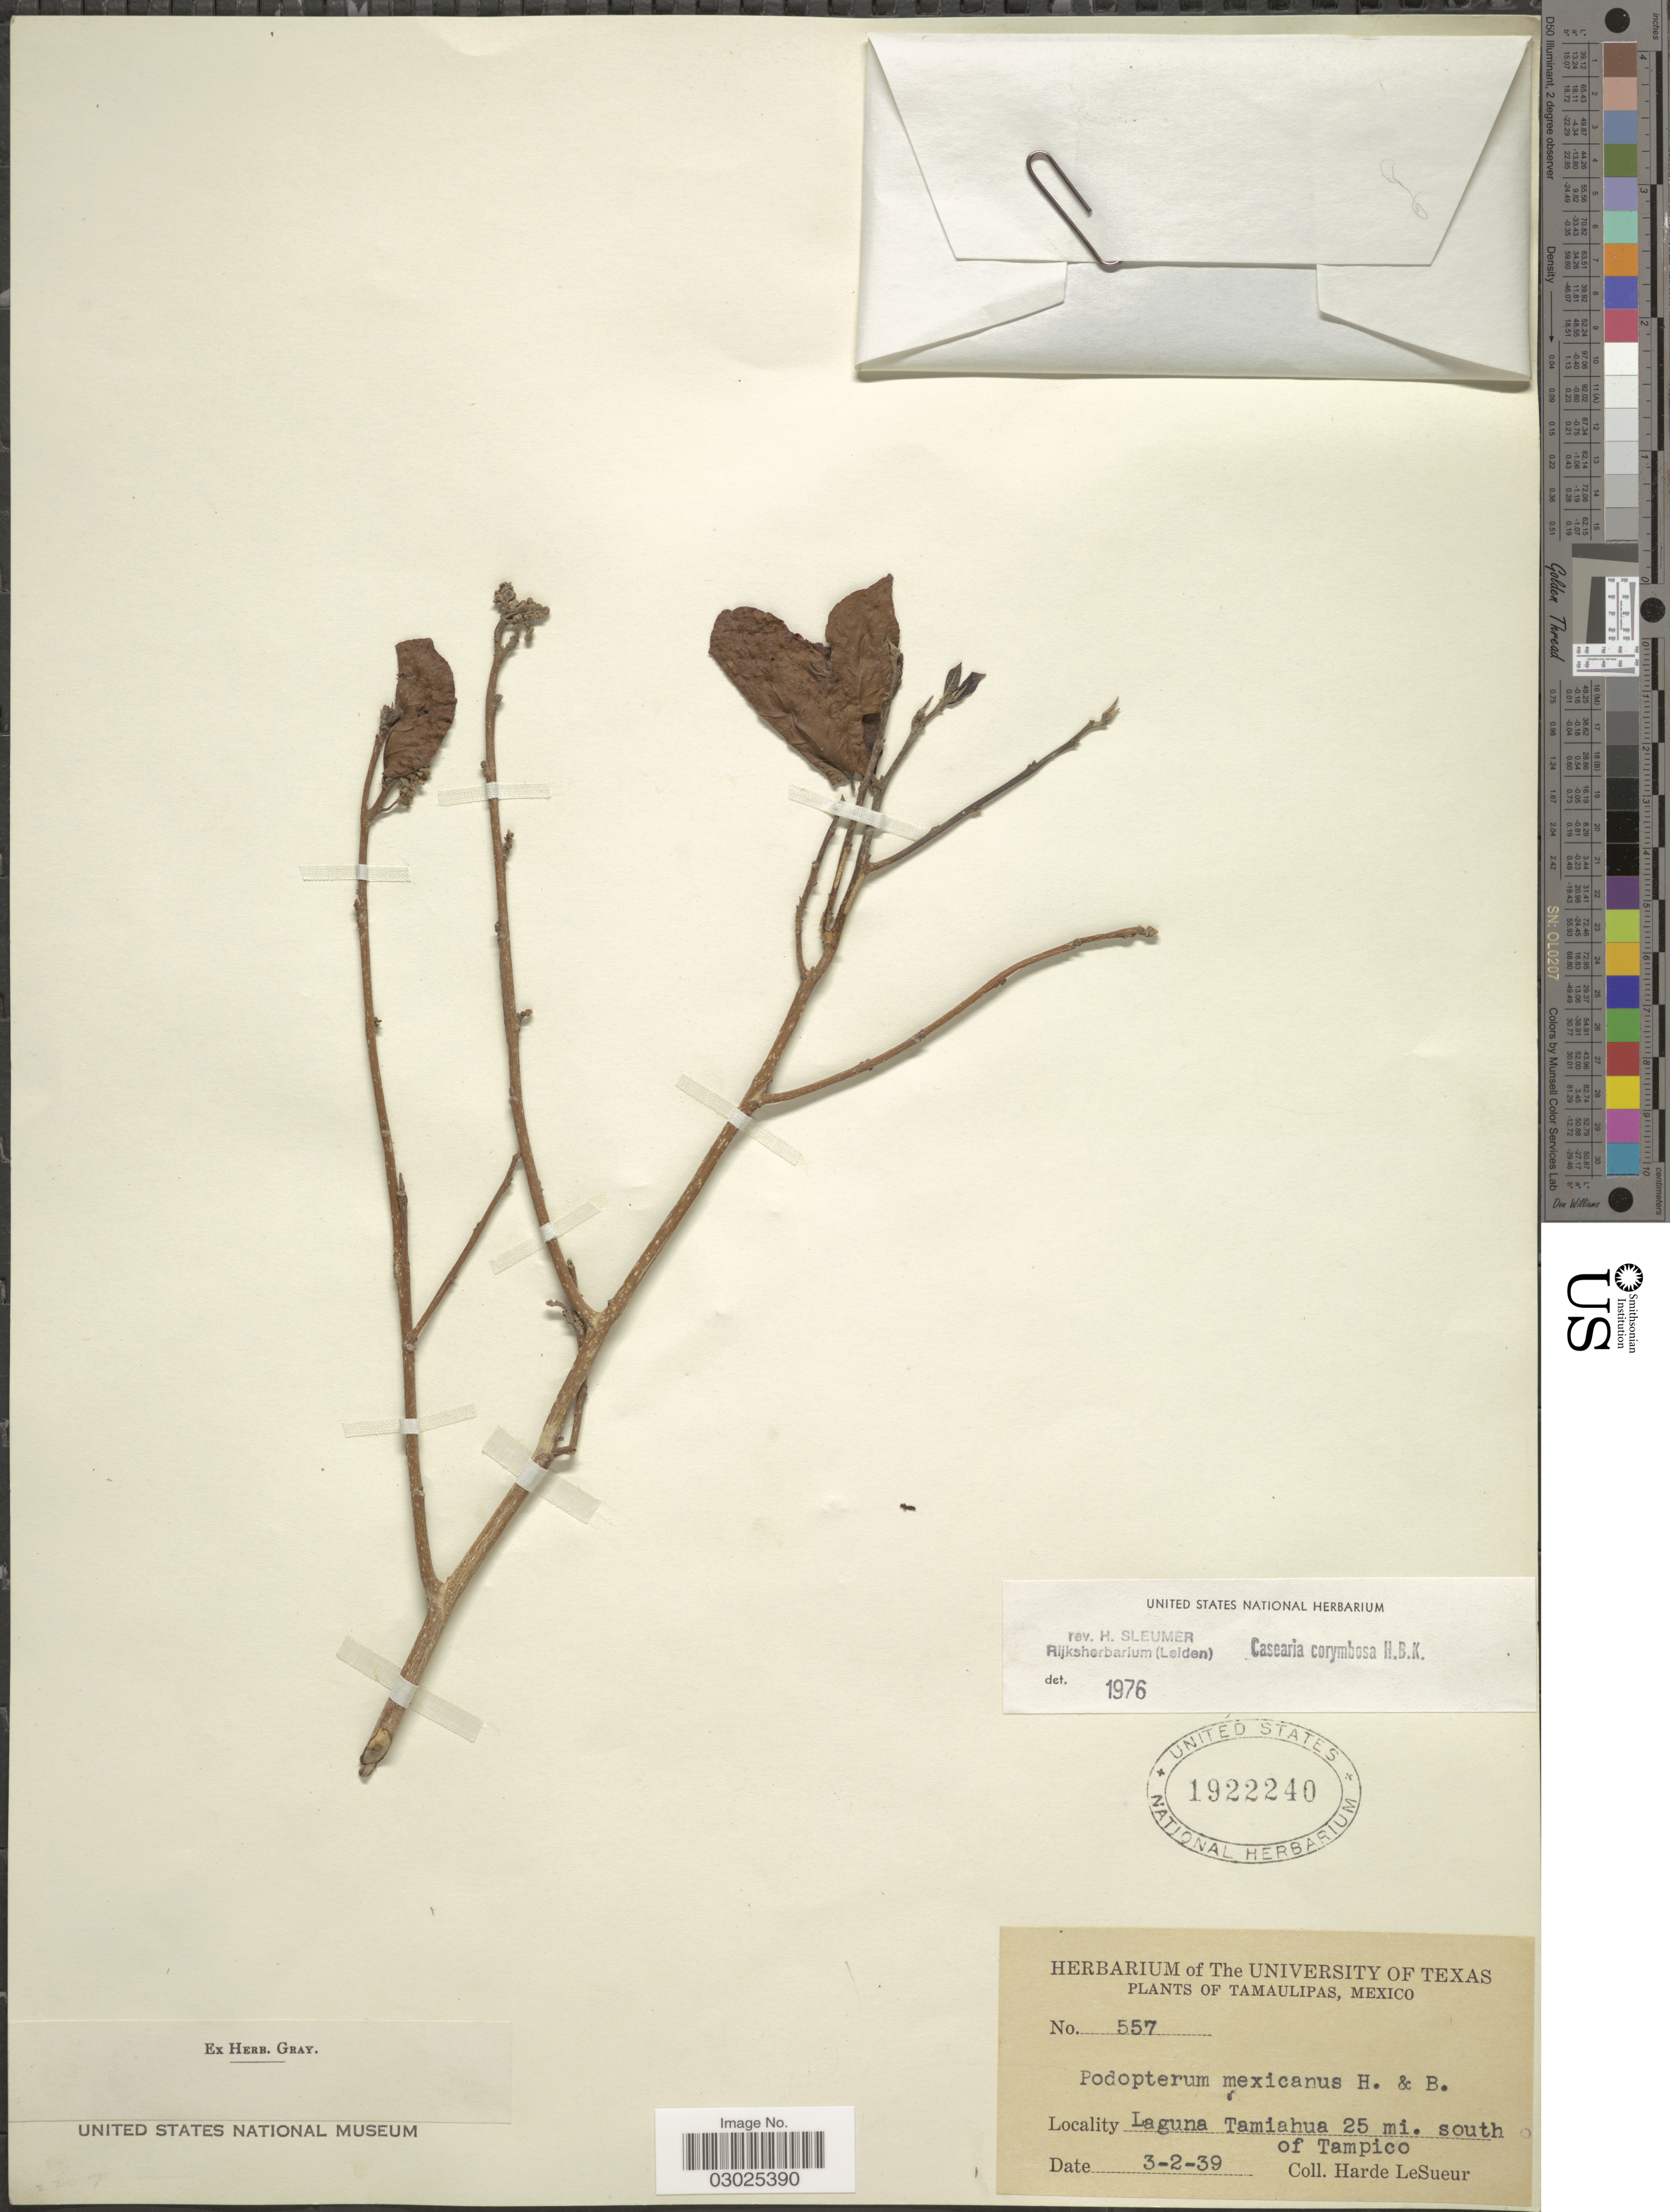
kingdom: Plantae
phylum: Tracheophyta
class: Magnoliopsida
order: Malpighiales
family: Salicaceae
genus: Casearia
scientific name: Casearia corymbosa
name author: Kunth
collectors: H. LeSueur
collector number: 557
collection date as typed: Transcribed d/m/y: 3/2/39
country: Mexico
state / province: Tamaulipas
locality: Laguna Tamiahua 25 mi. south of Tampico.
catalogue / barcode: US 1922240